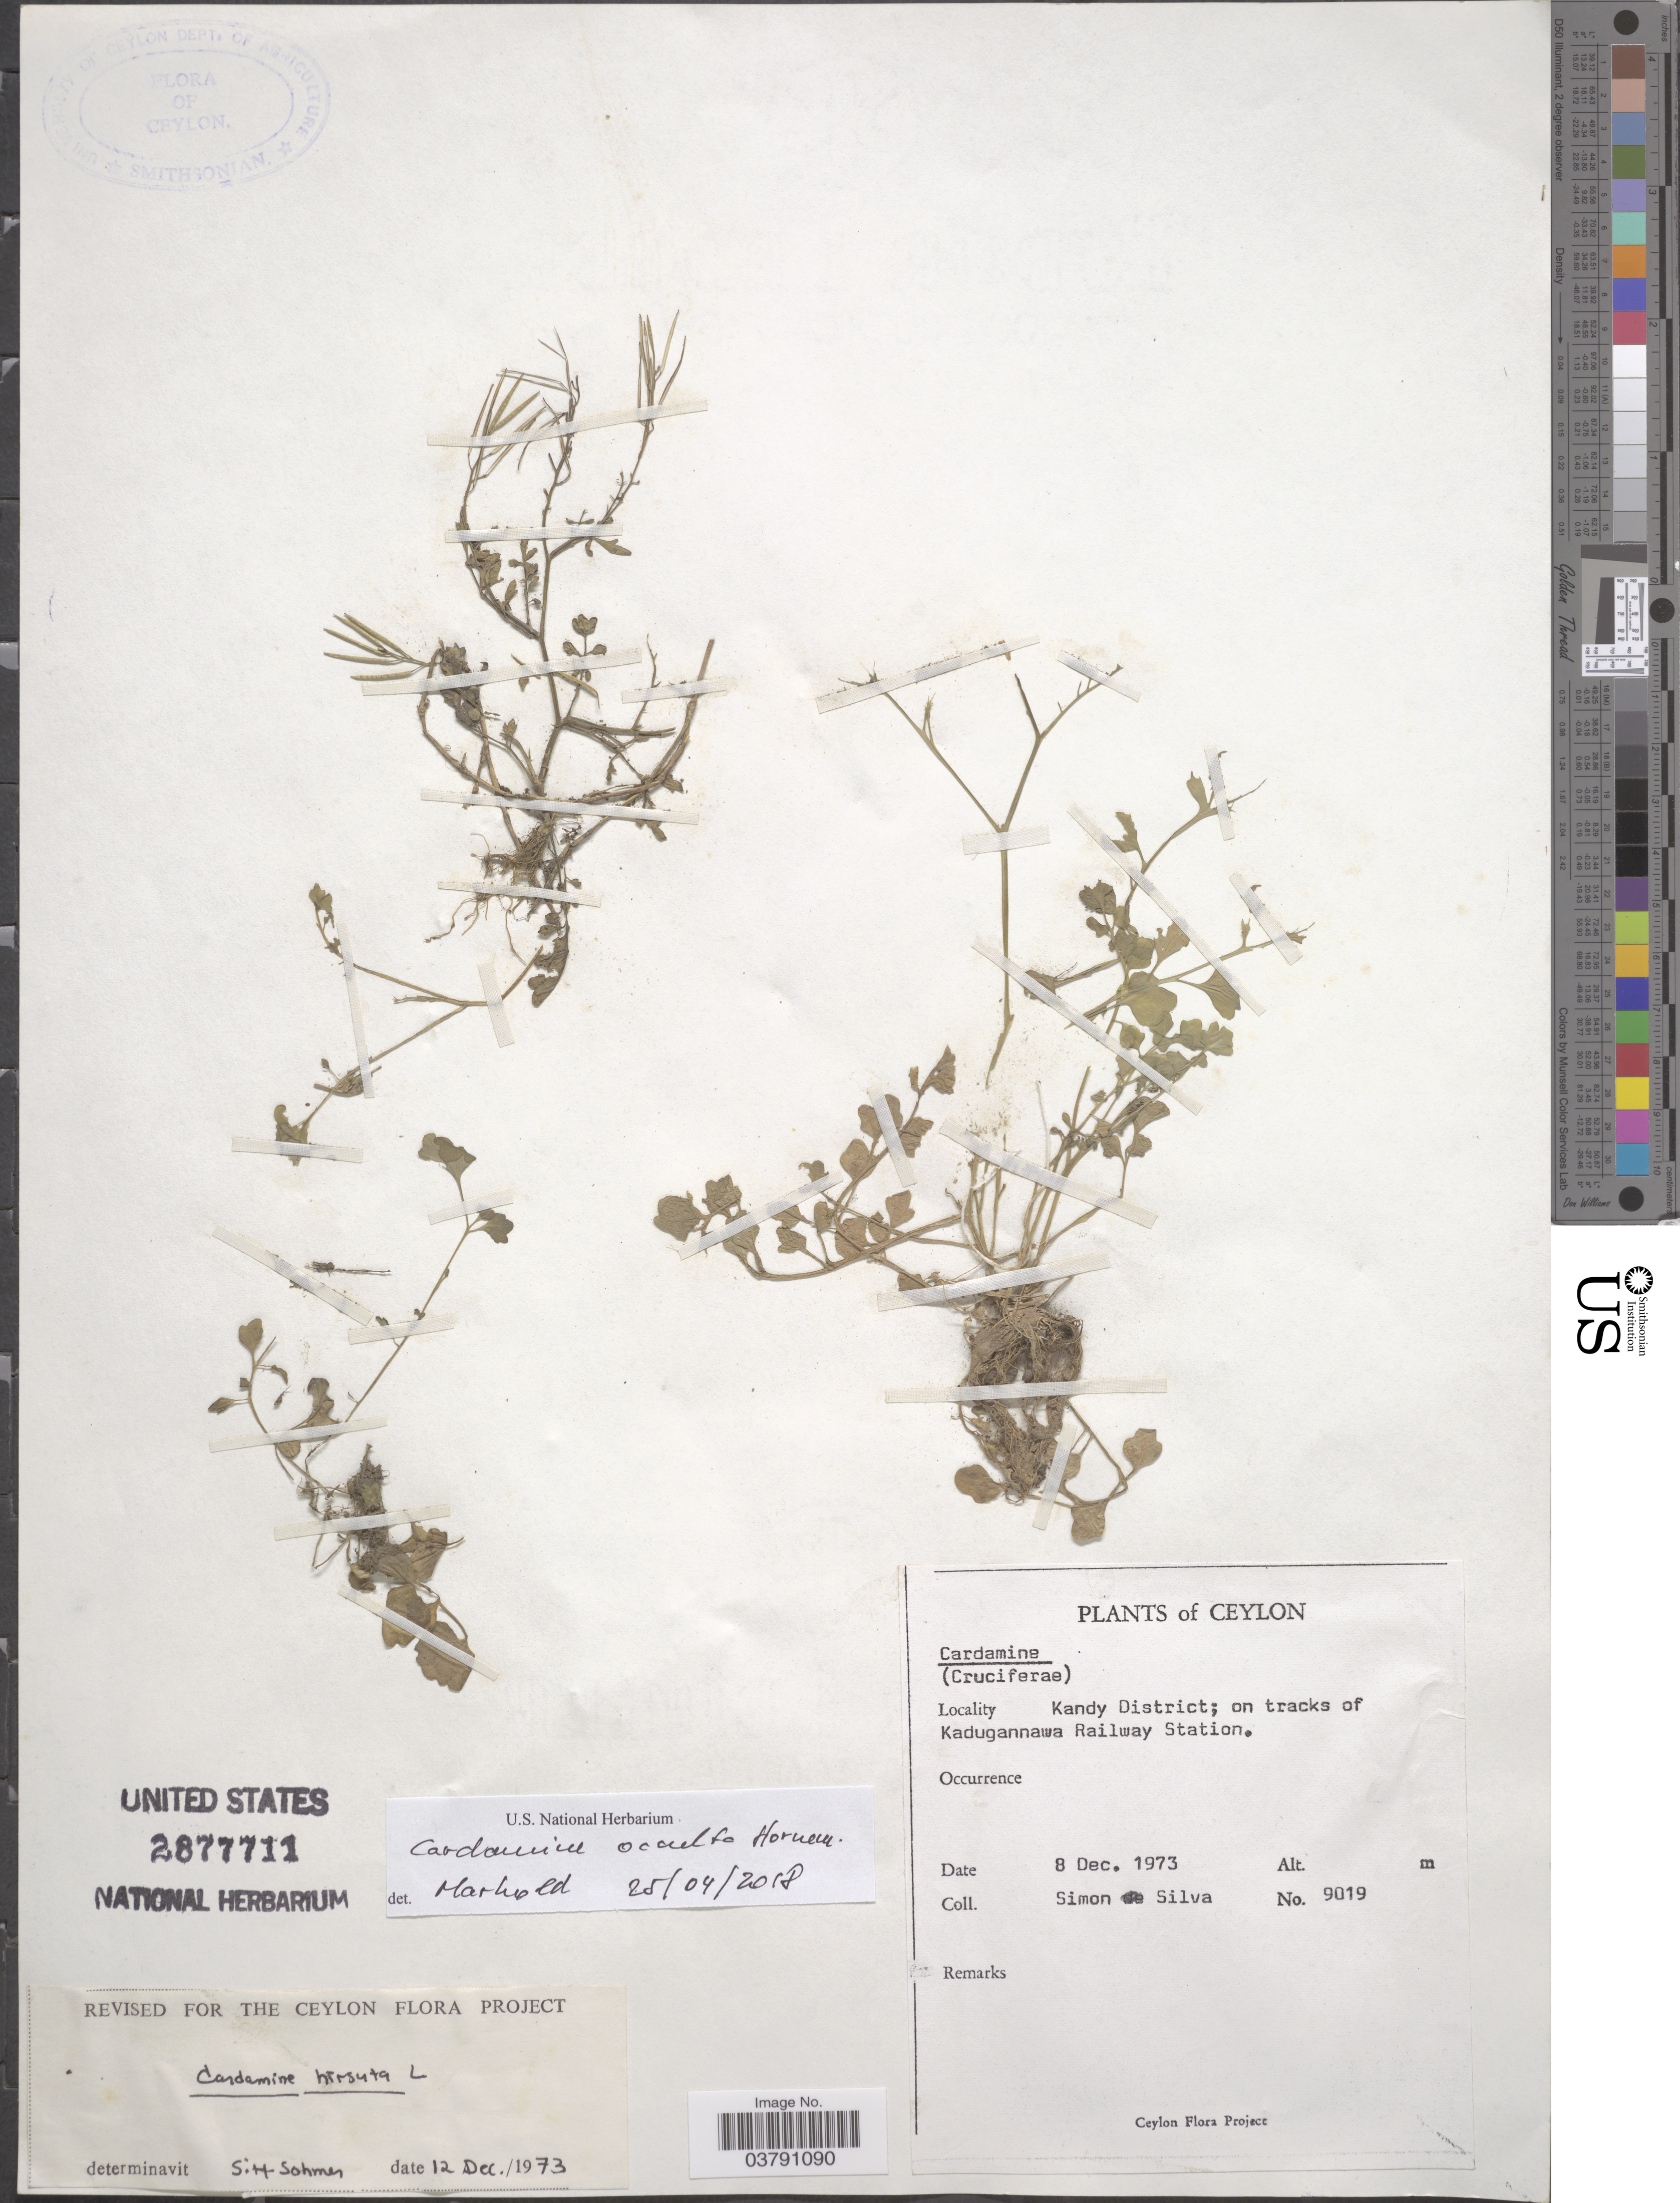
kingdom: Plantae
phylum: Tracheophyta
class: Magnoliopsida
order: Brassicales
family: Brassicaceae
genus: Cardamine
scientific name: Cardamine occulta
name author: Hornem.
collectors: S. Silva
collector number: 9019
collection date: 1973-12-08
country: Sri Lanka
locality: Ceylon. Kandy District; on tracks of Kadugannawa Railway Station.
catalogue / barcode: US 2877711